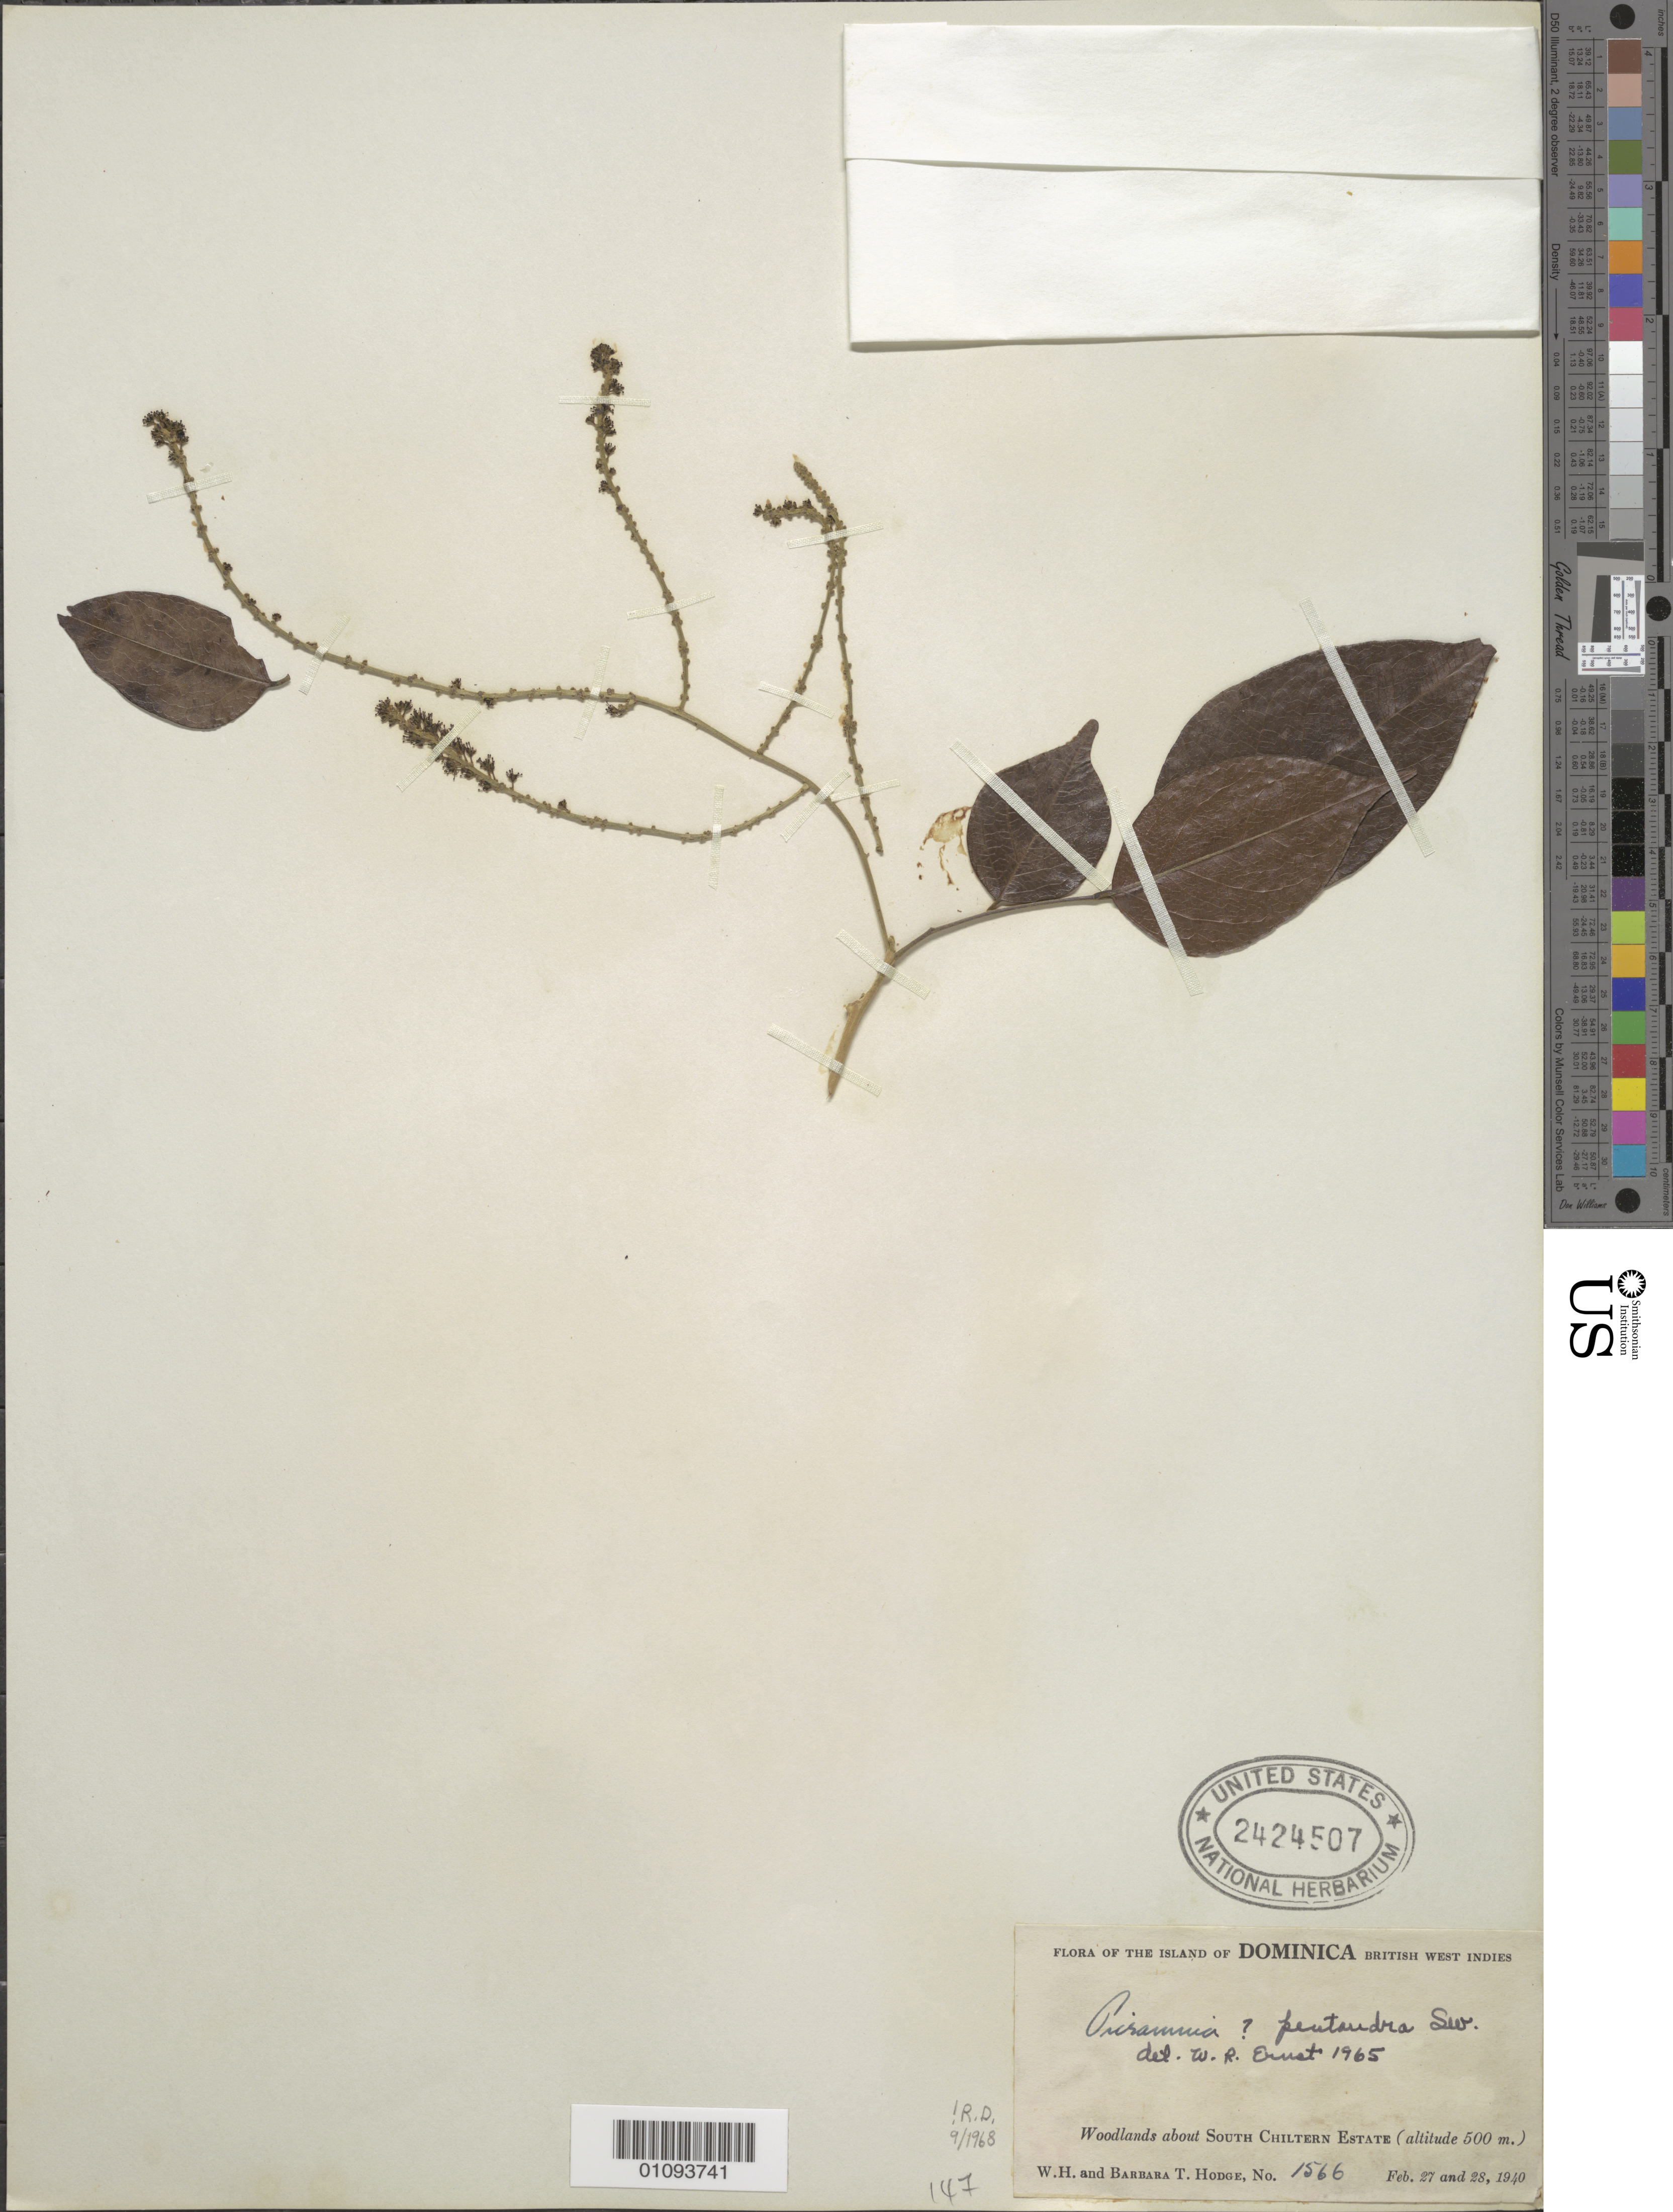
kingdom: Plantae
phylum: Tracheophyta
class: Magnoliopsida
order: Picramniales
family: Picramniaceae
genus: Picramnia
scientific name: Picramnia pentandra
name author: Sw.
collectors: W. Hodge & B. Hodge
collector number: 1566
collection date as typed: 27 Feb 1940 and 28 Feb 1940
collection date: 1940-02-27,1940-02-28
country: Dominica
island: Dominica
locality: S Chiltern Estate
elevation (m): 500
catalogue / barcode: US 2424507